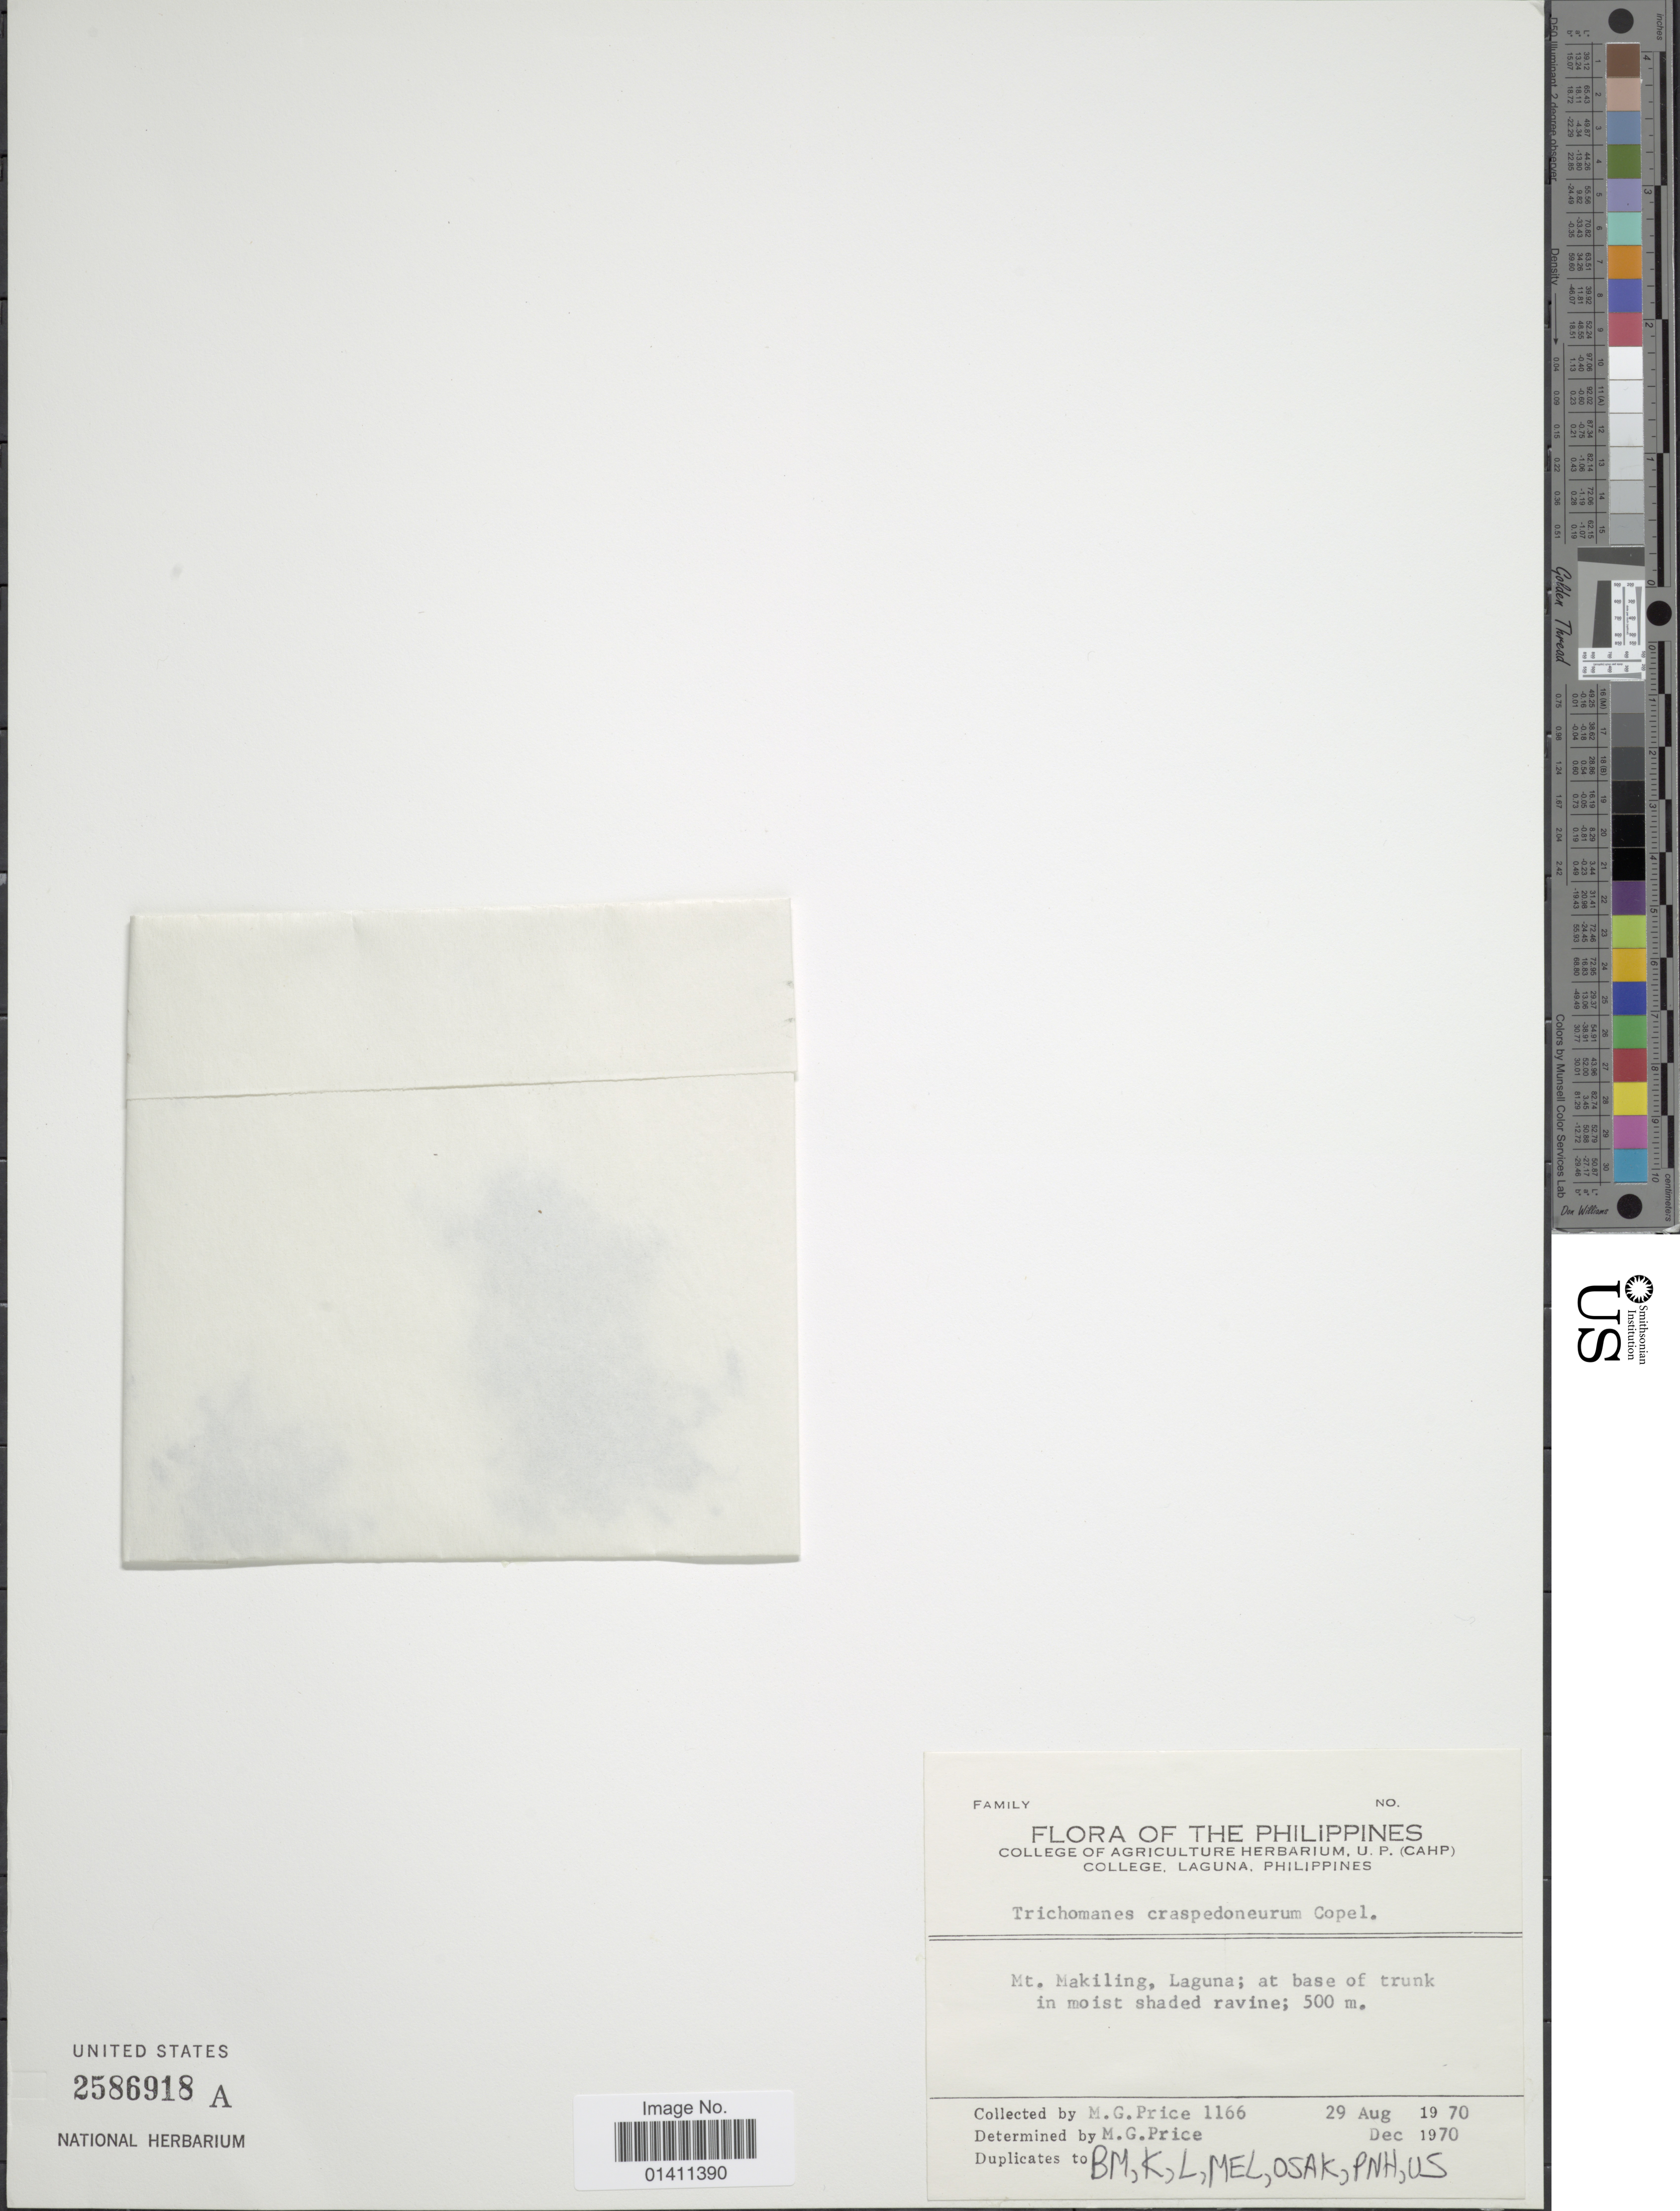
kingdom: Plantae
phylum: Tracheophyta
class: Polypodiopsida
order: Hymenophyllales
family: Hymenophyllaceae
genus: Didymoglossum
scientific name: Didymoglossum craspedoneurum (Copel.) comb. ined., 2015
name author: (Copel.)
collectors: M. G. Price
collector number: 1166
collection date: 1970-08-29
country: Philippines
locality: Mt. Makiling, Laguna.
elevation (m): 500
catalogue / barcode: US 2586918A